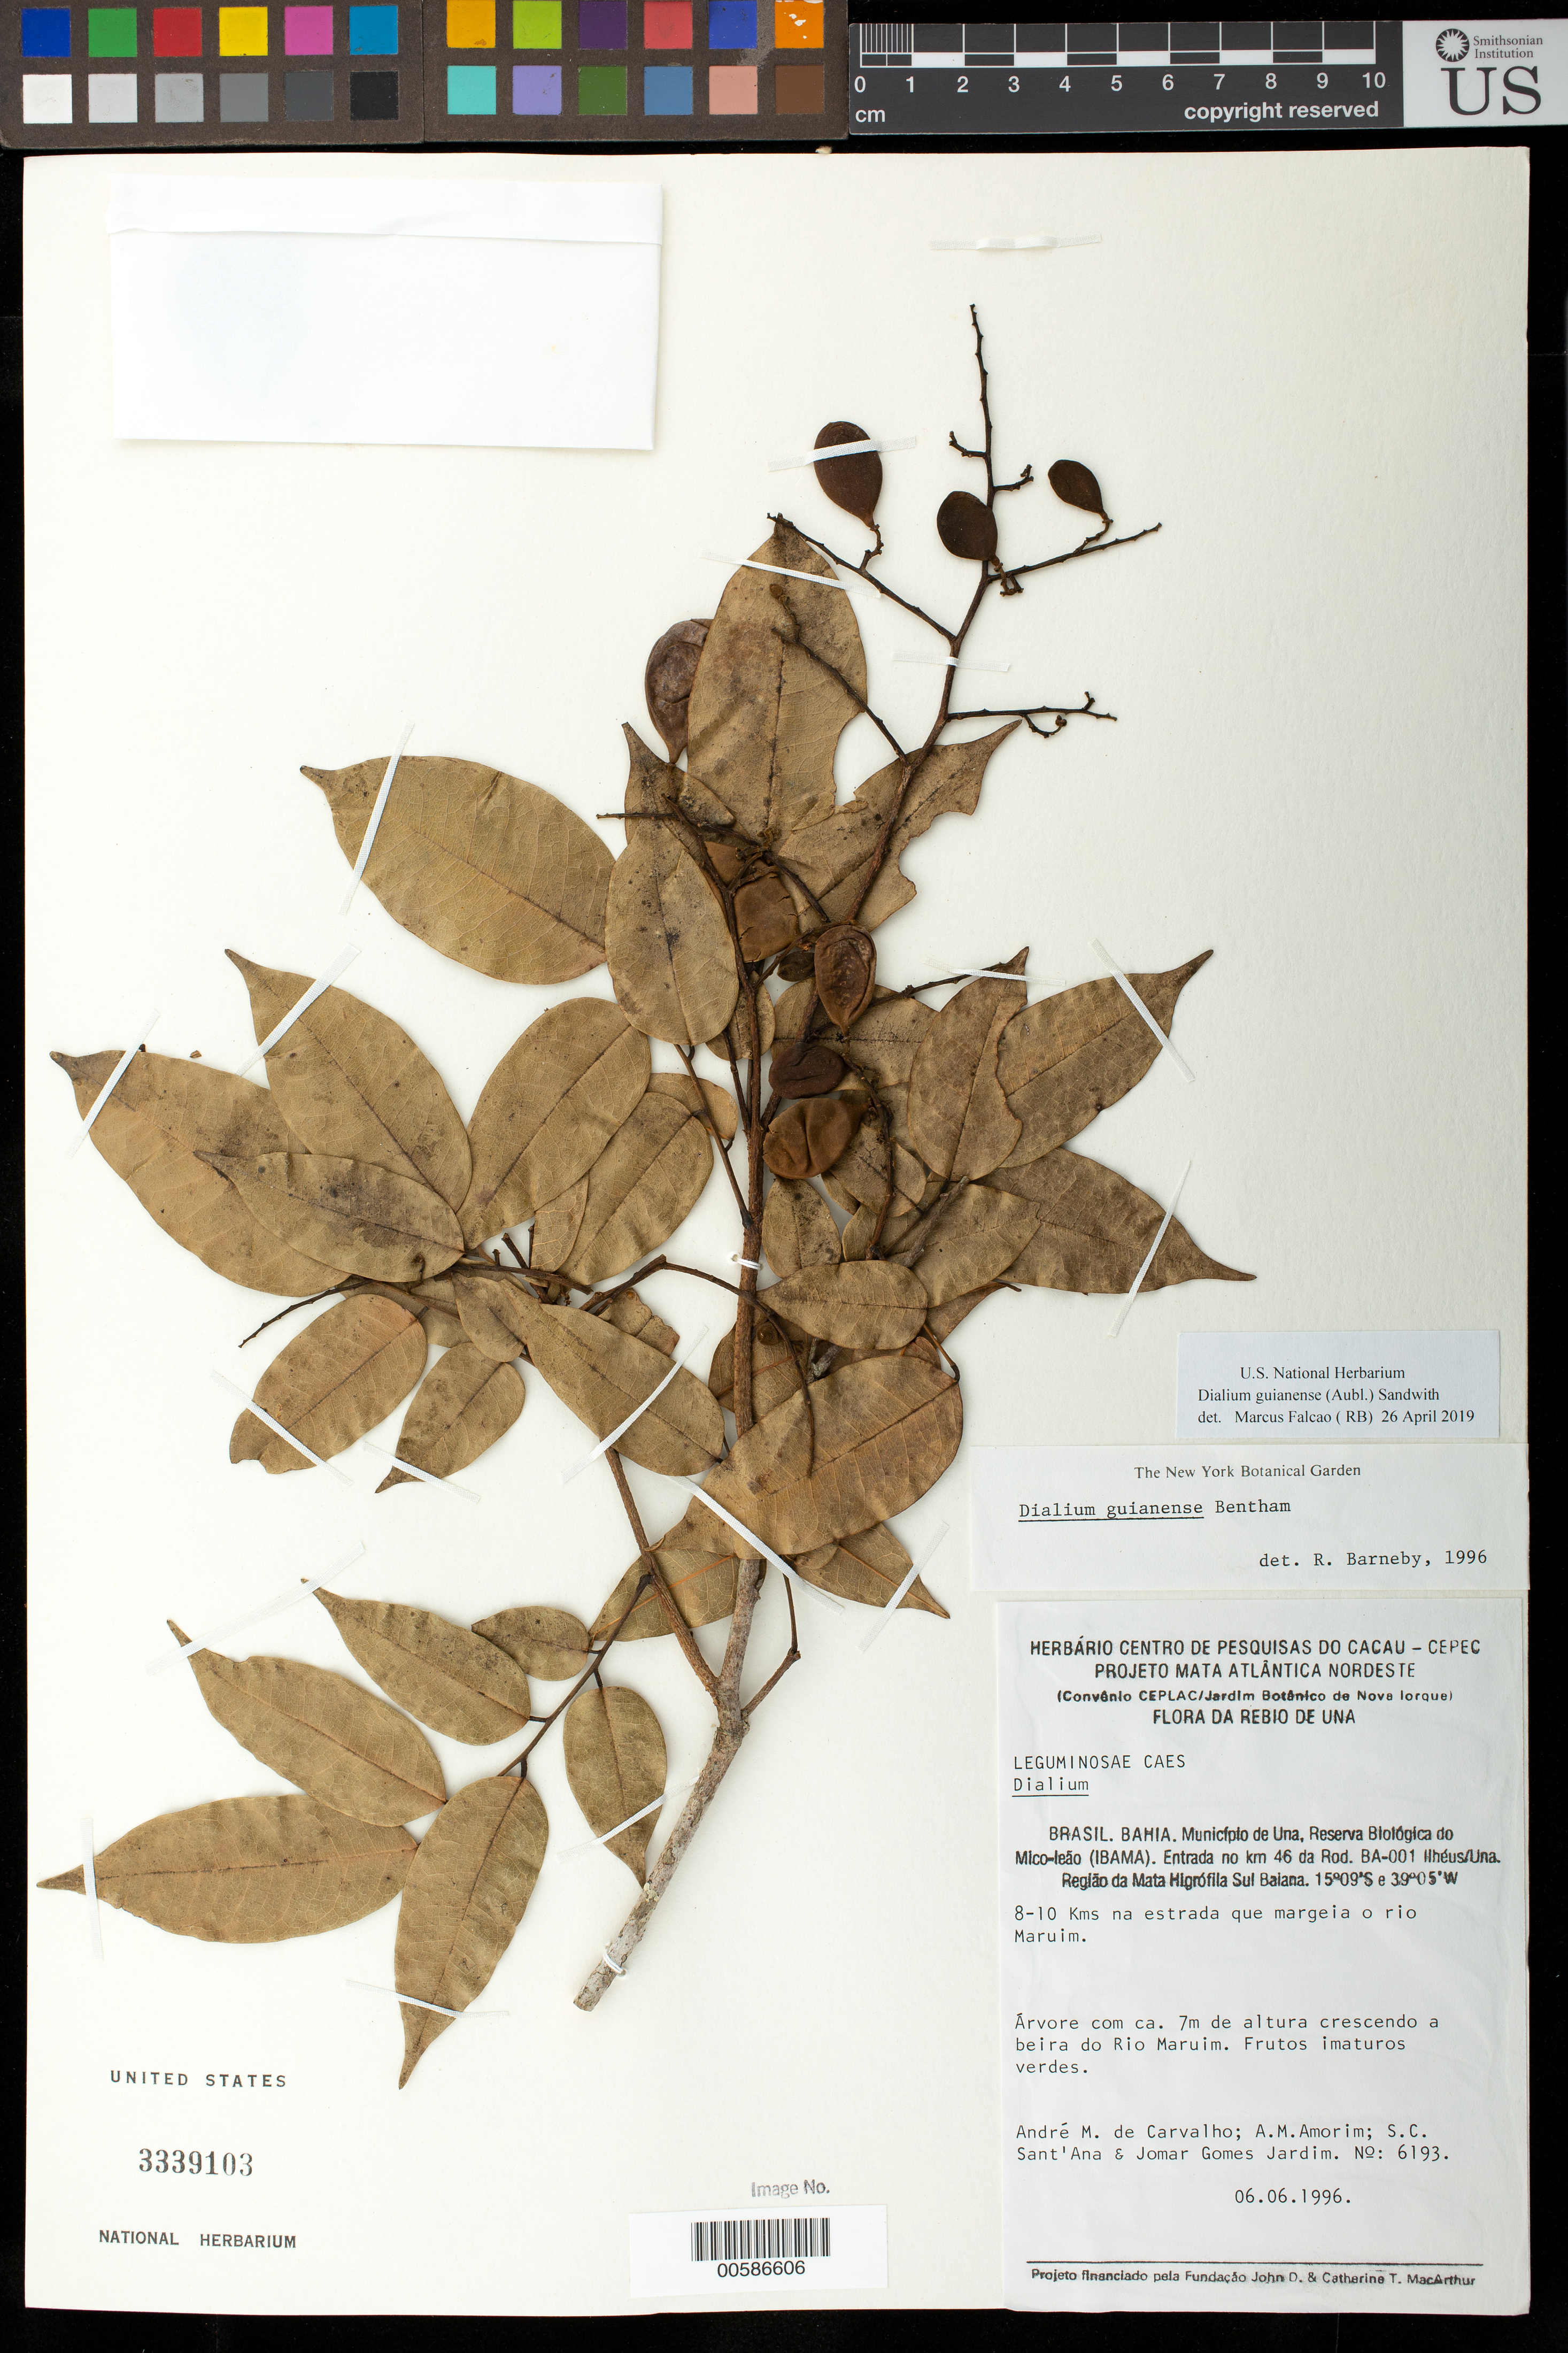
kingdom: Plantae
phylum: Tracheophyta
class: Magnoliopsida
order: Fabales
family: Fabaceae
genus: Dialium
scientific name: Dialium guianense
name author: (Aubl.) Sandwith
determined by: Falcão, Marcus J.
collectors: A. M. Carvalho, S. C. Sant' Ana, A. M. Amorim & J. Jardim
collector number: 6193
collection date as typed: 06 Jun 1996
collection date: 1996-06-06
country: Brazil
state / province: Bahia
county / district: Una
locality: Mico-leao (ibama) biological reserve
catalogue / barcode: US 3339103